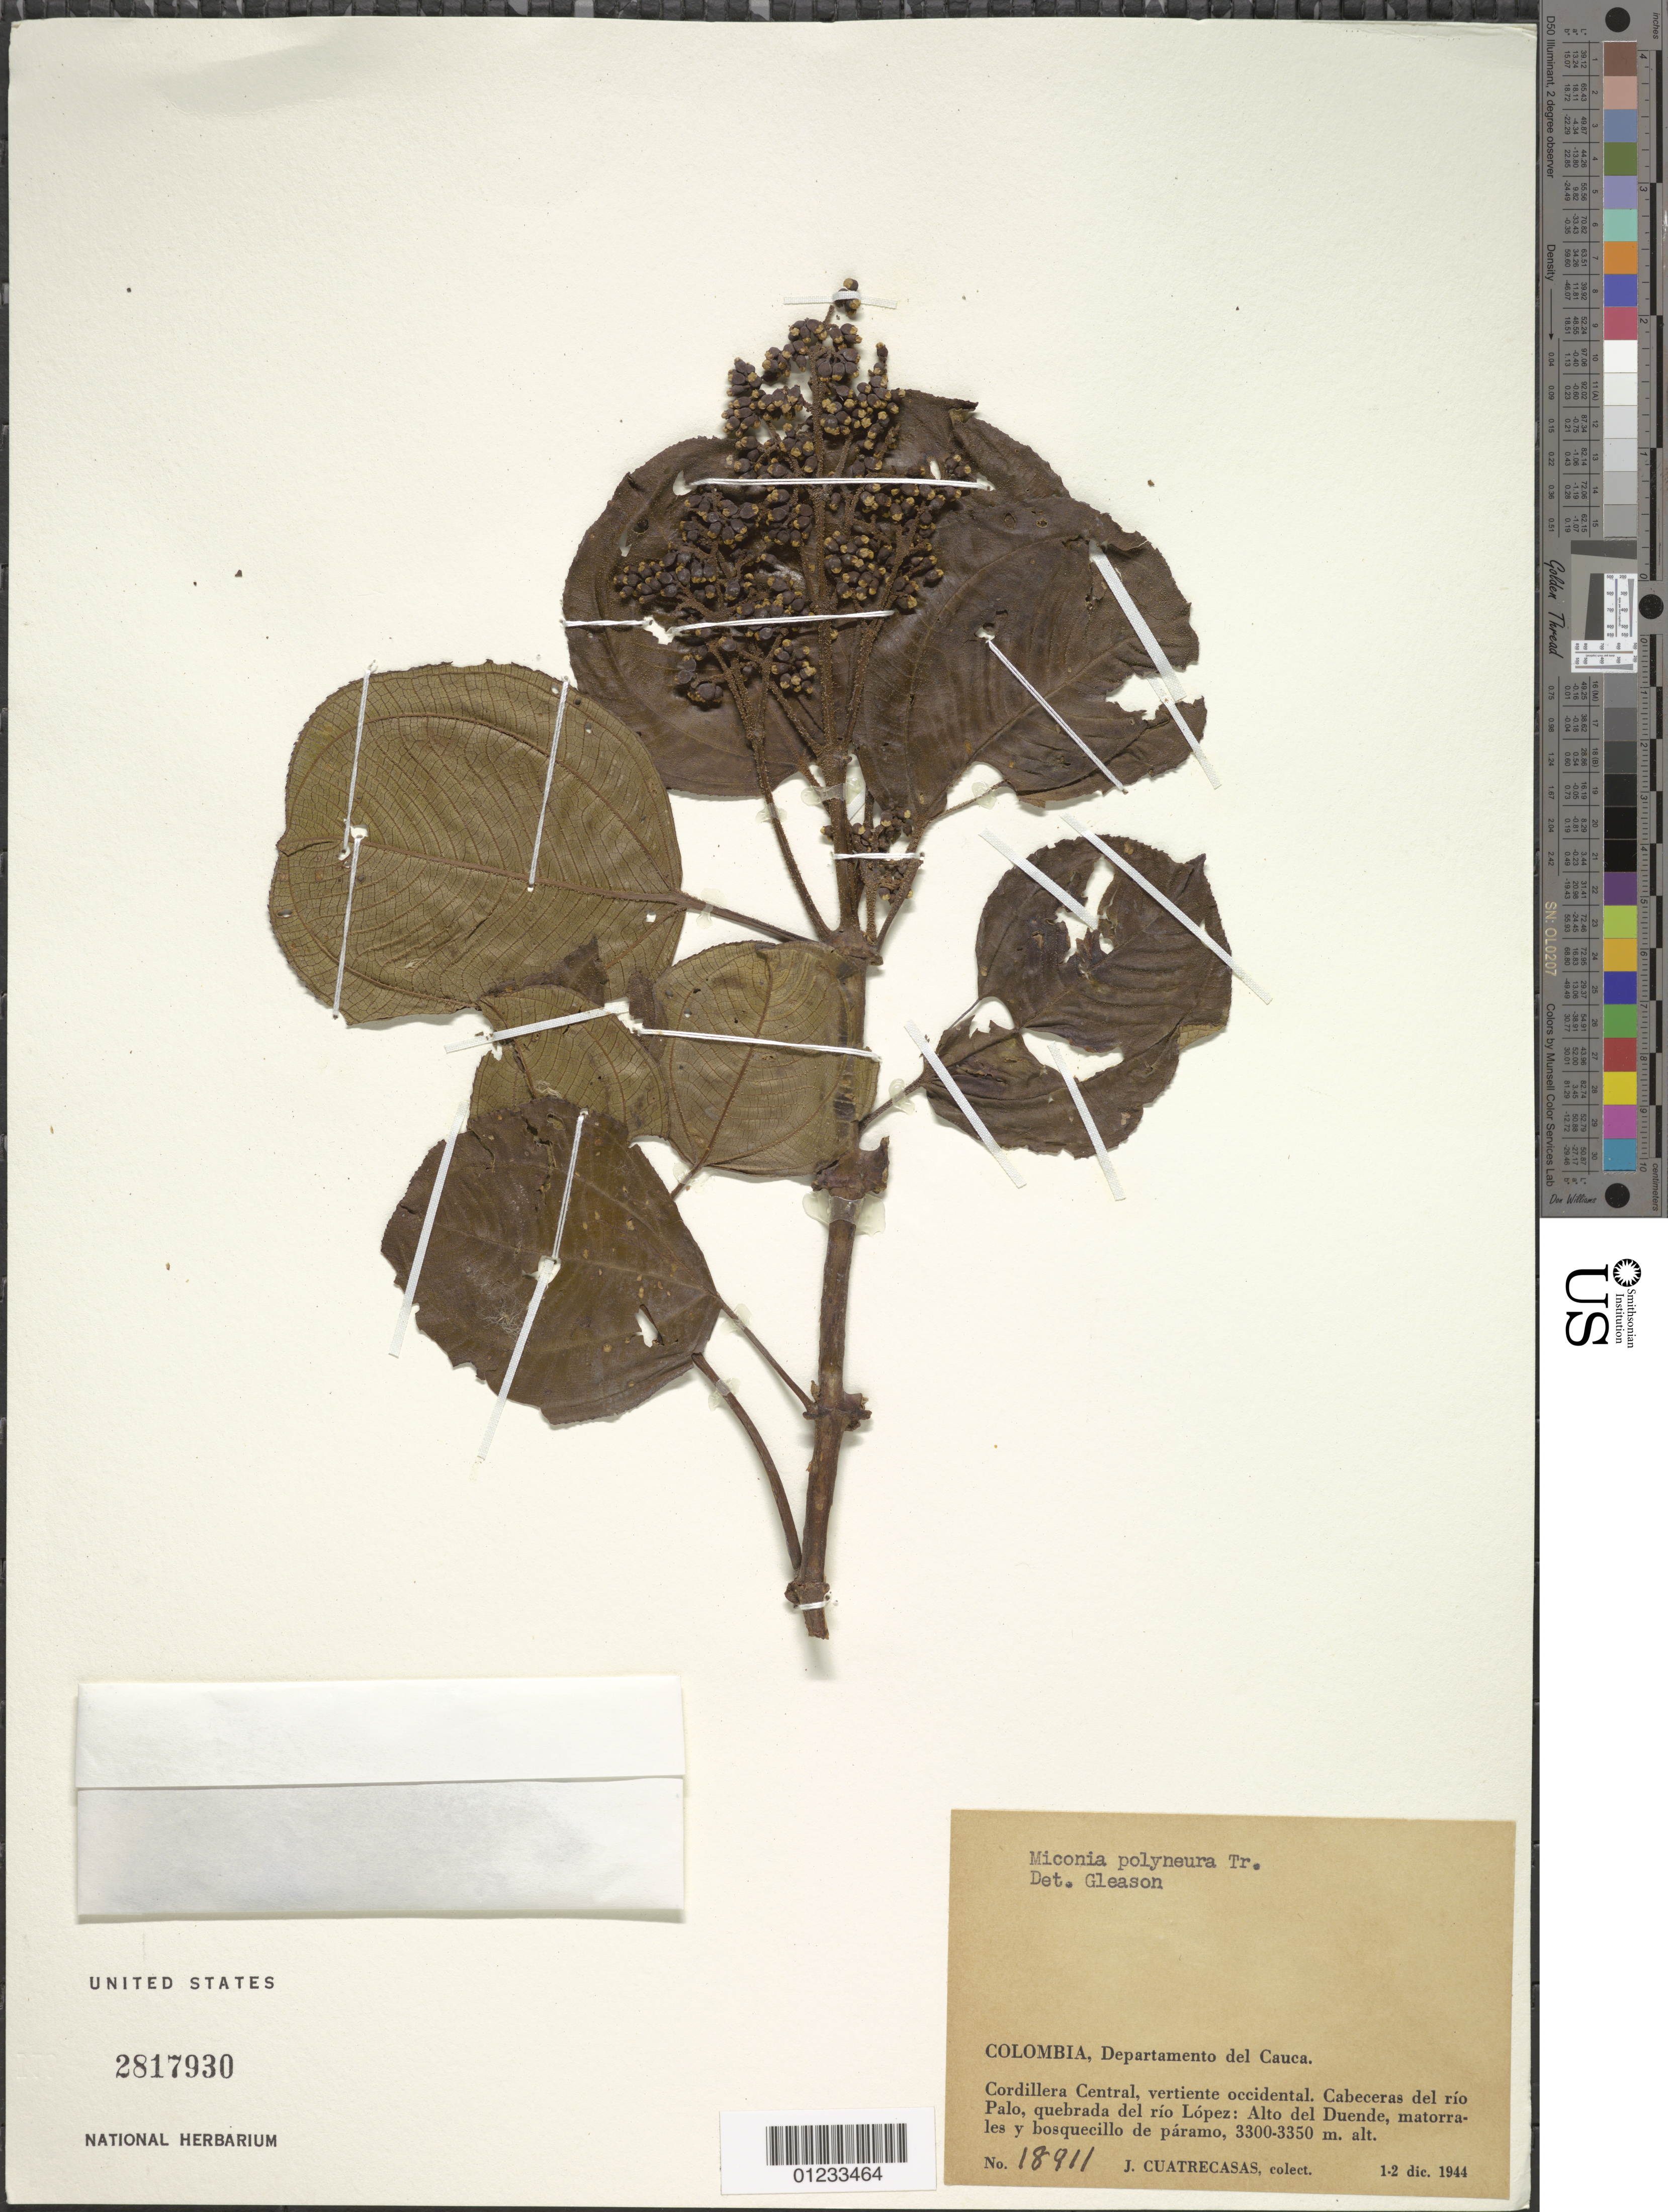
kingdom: Plantae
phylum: Tracheophyta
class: Magnoliopsida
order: Myrtales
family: Melastomataceae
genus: Miconia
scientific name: Miconia polyneura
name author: Triana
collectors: J. Cuatrecasas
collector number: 18911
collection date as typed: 1-Dec-44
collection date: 1944-12-01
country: Colombia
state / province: Cauca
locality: Cordillera Central, Cabeceras del rio Palo, quebrada del rio Lopez: Alto del Duende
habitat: matorrales y bosquecillo de paramo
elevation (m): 3300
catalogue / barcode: US 2817930